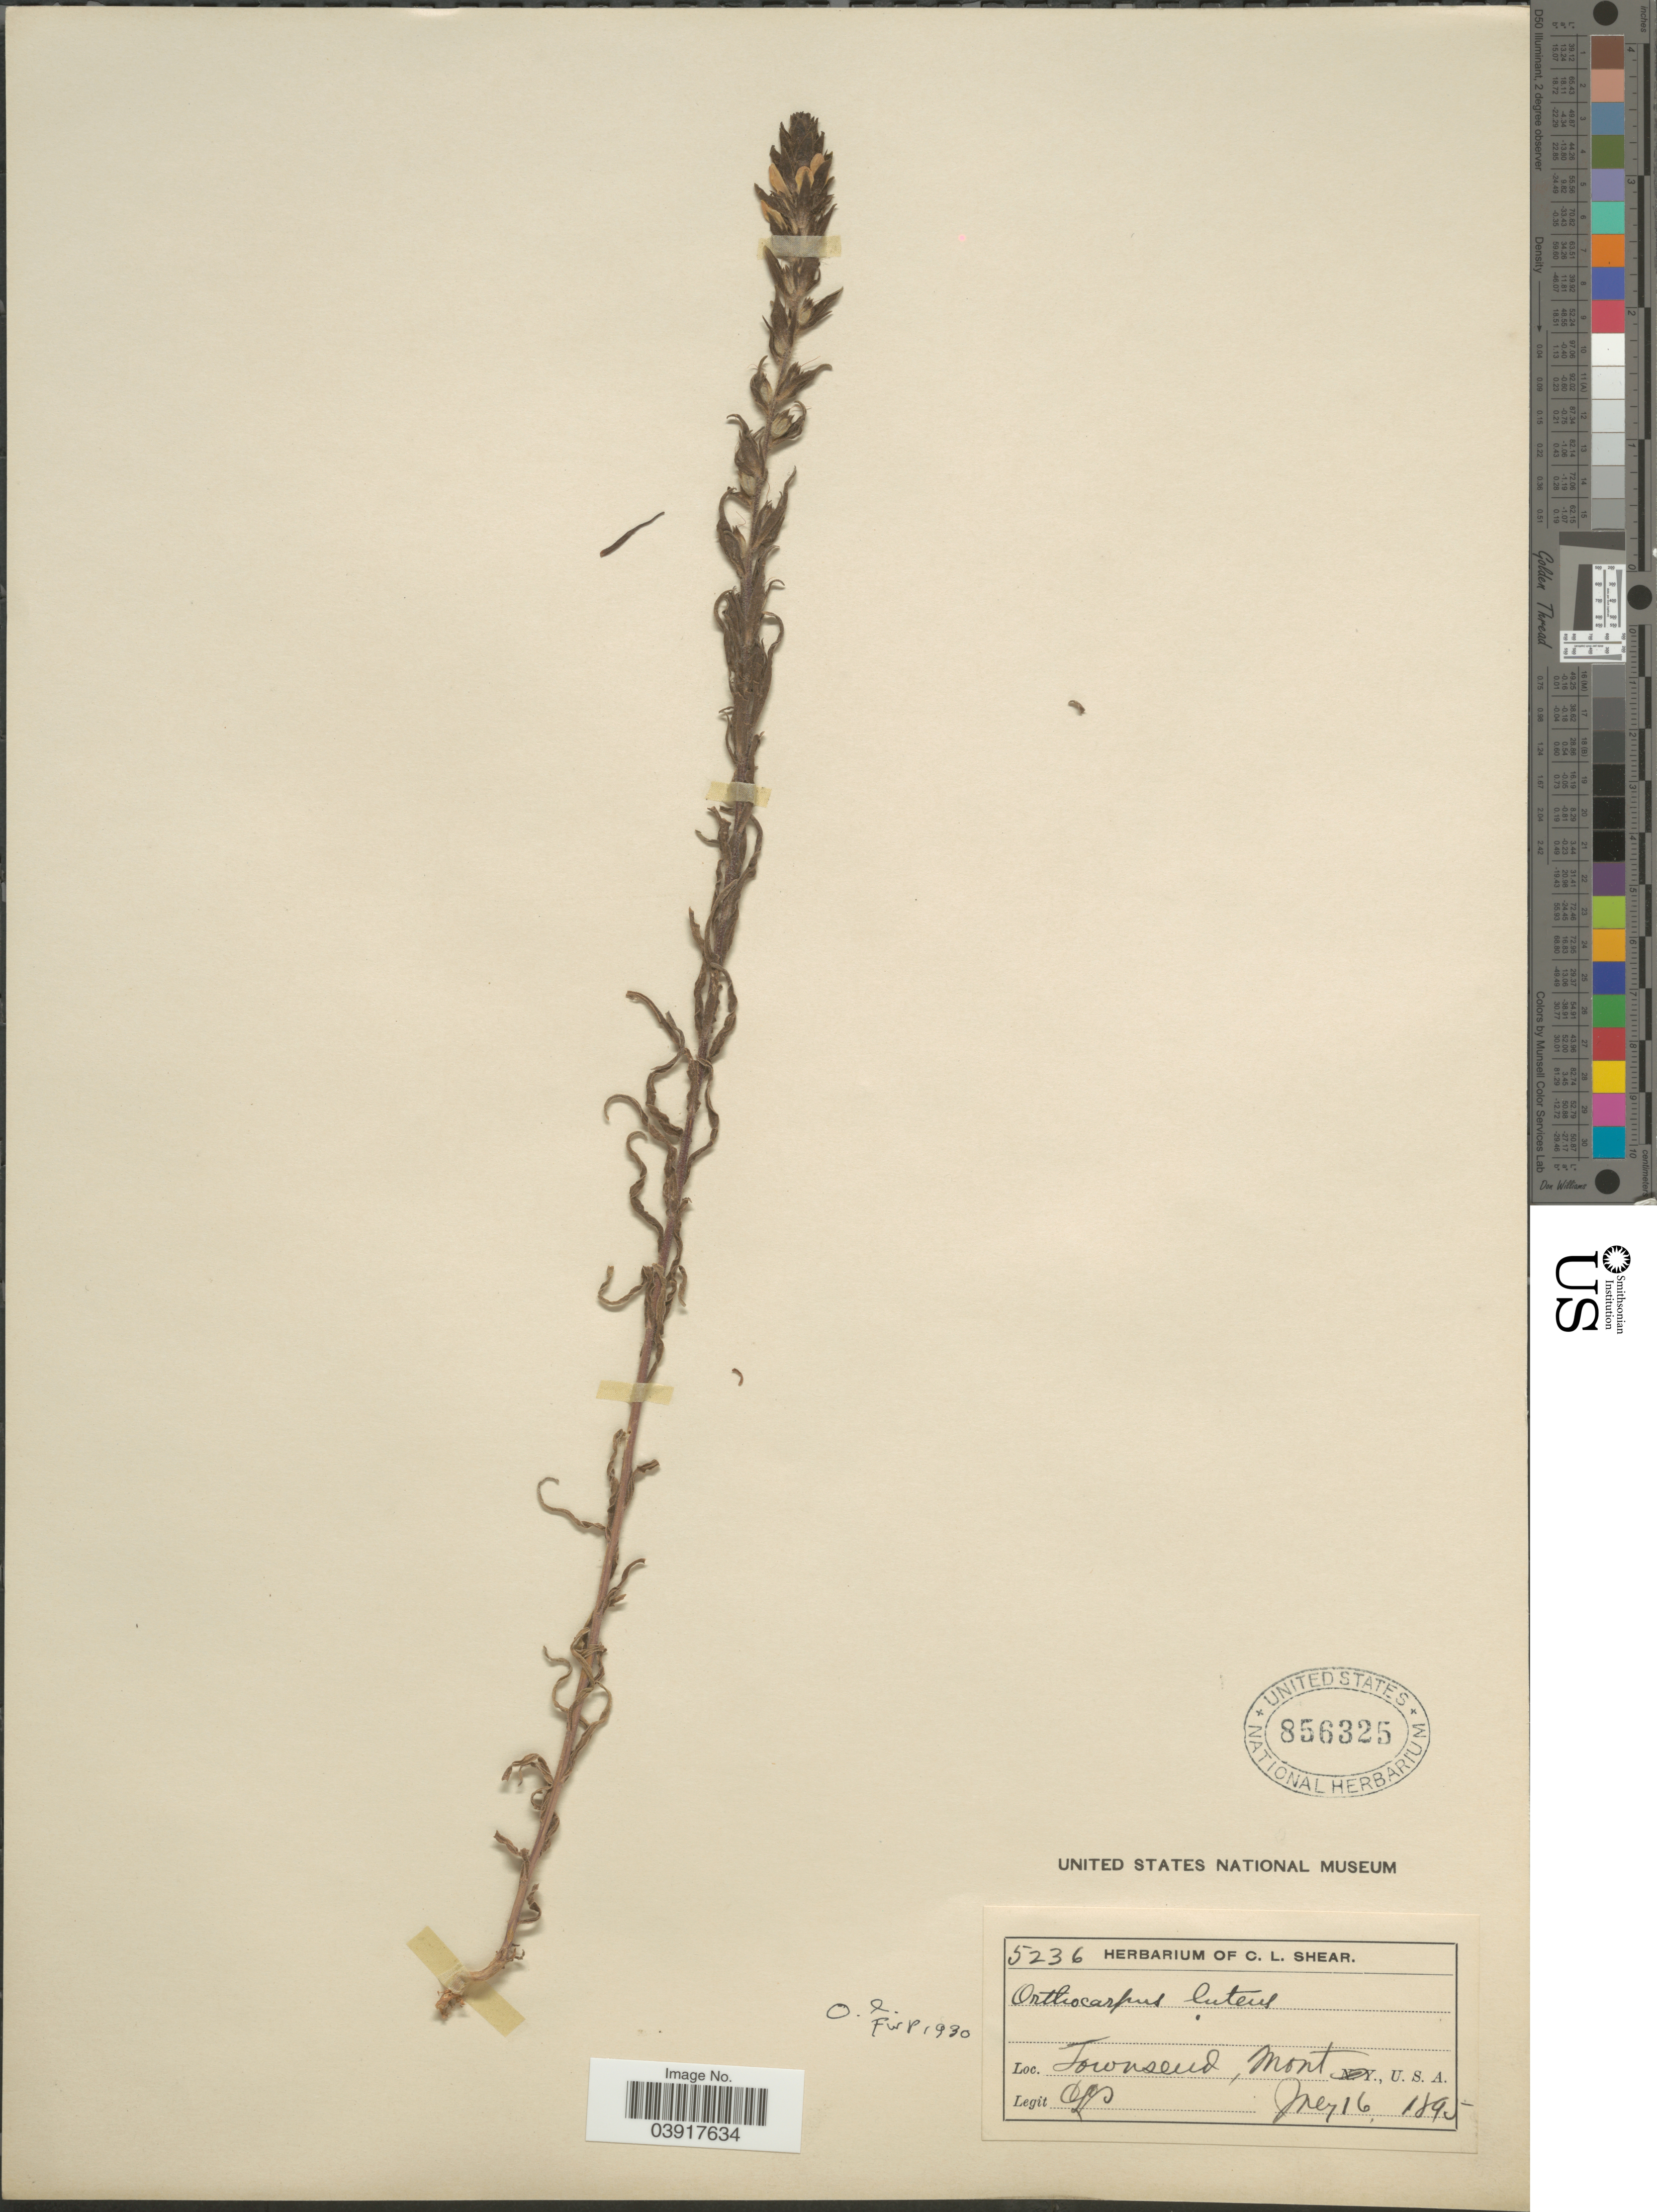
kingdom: Plantae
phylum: Tracheophyta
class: Magnoliopsida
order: Lamiales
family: Orobanchaceae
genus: Orthocarpus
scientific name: Orthocarpus luteus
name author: Nutt.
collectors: C. L. Shear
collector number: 5236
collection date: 1895-07-16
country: United States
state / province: Montana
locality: Townsend.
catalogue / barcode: US 856325